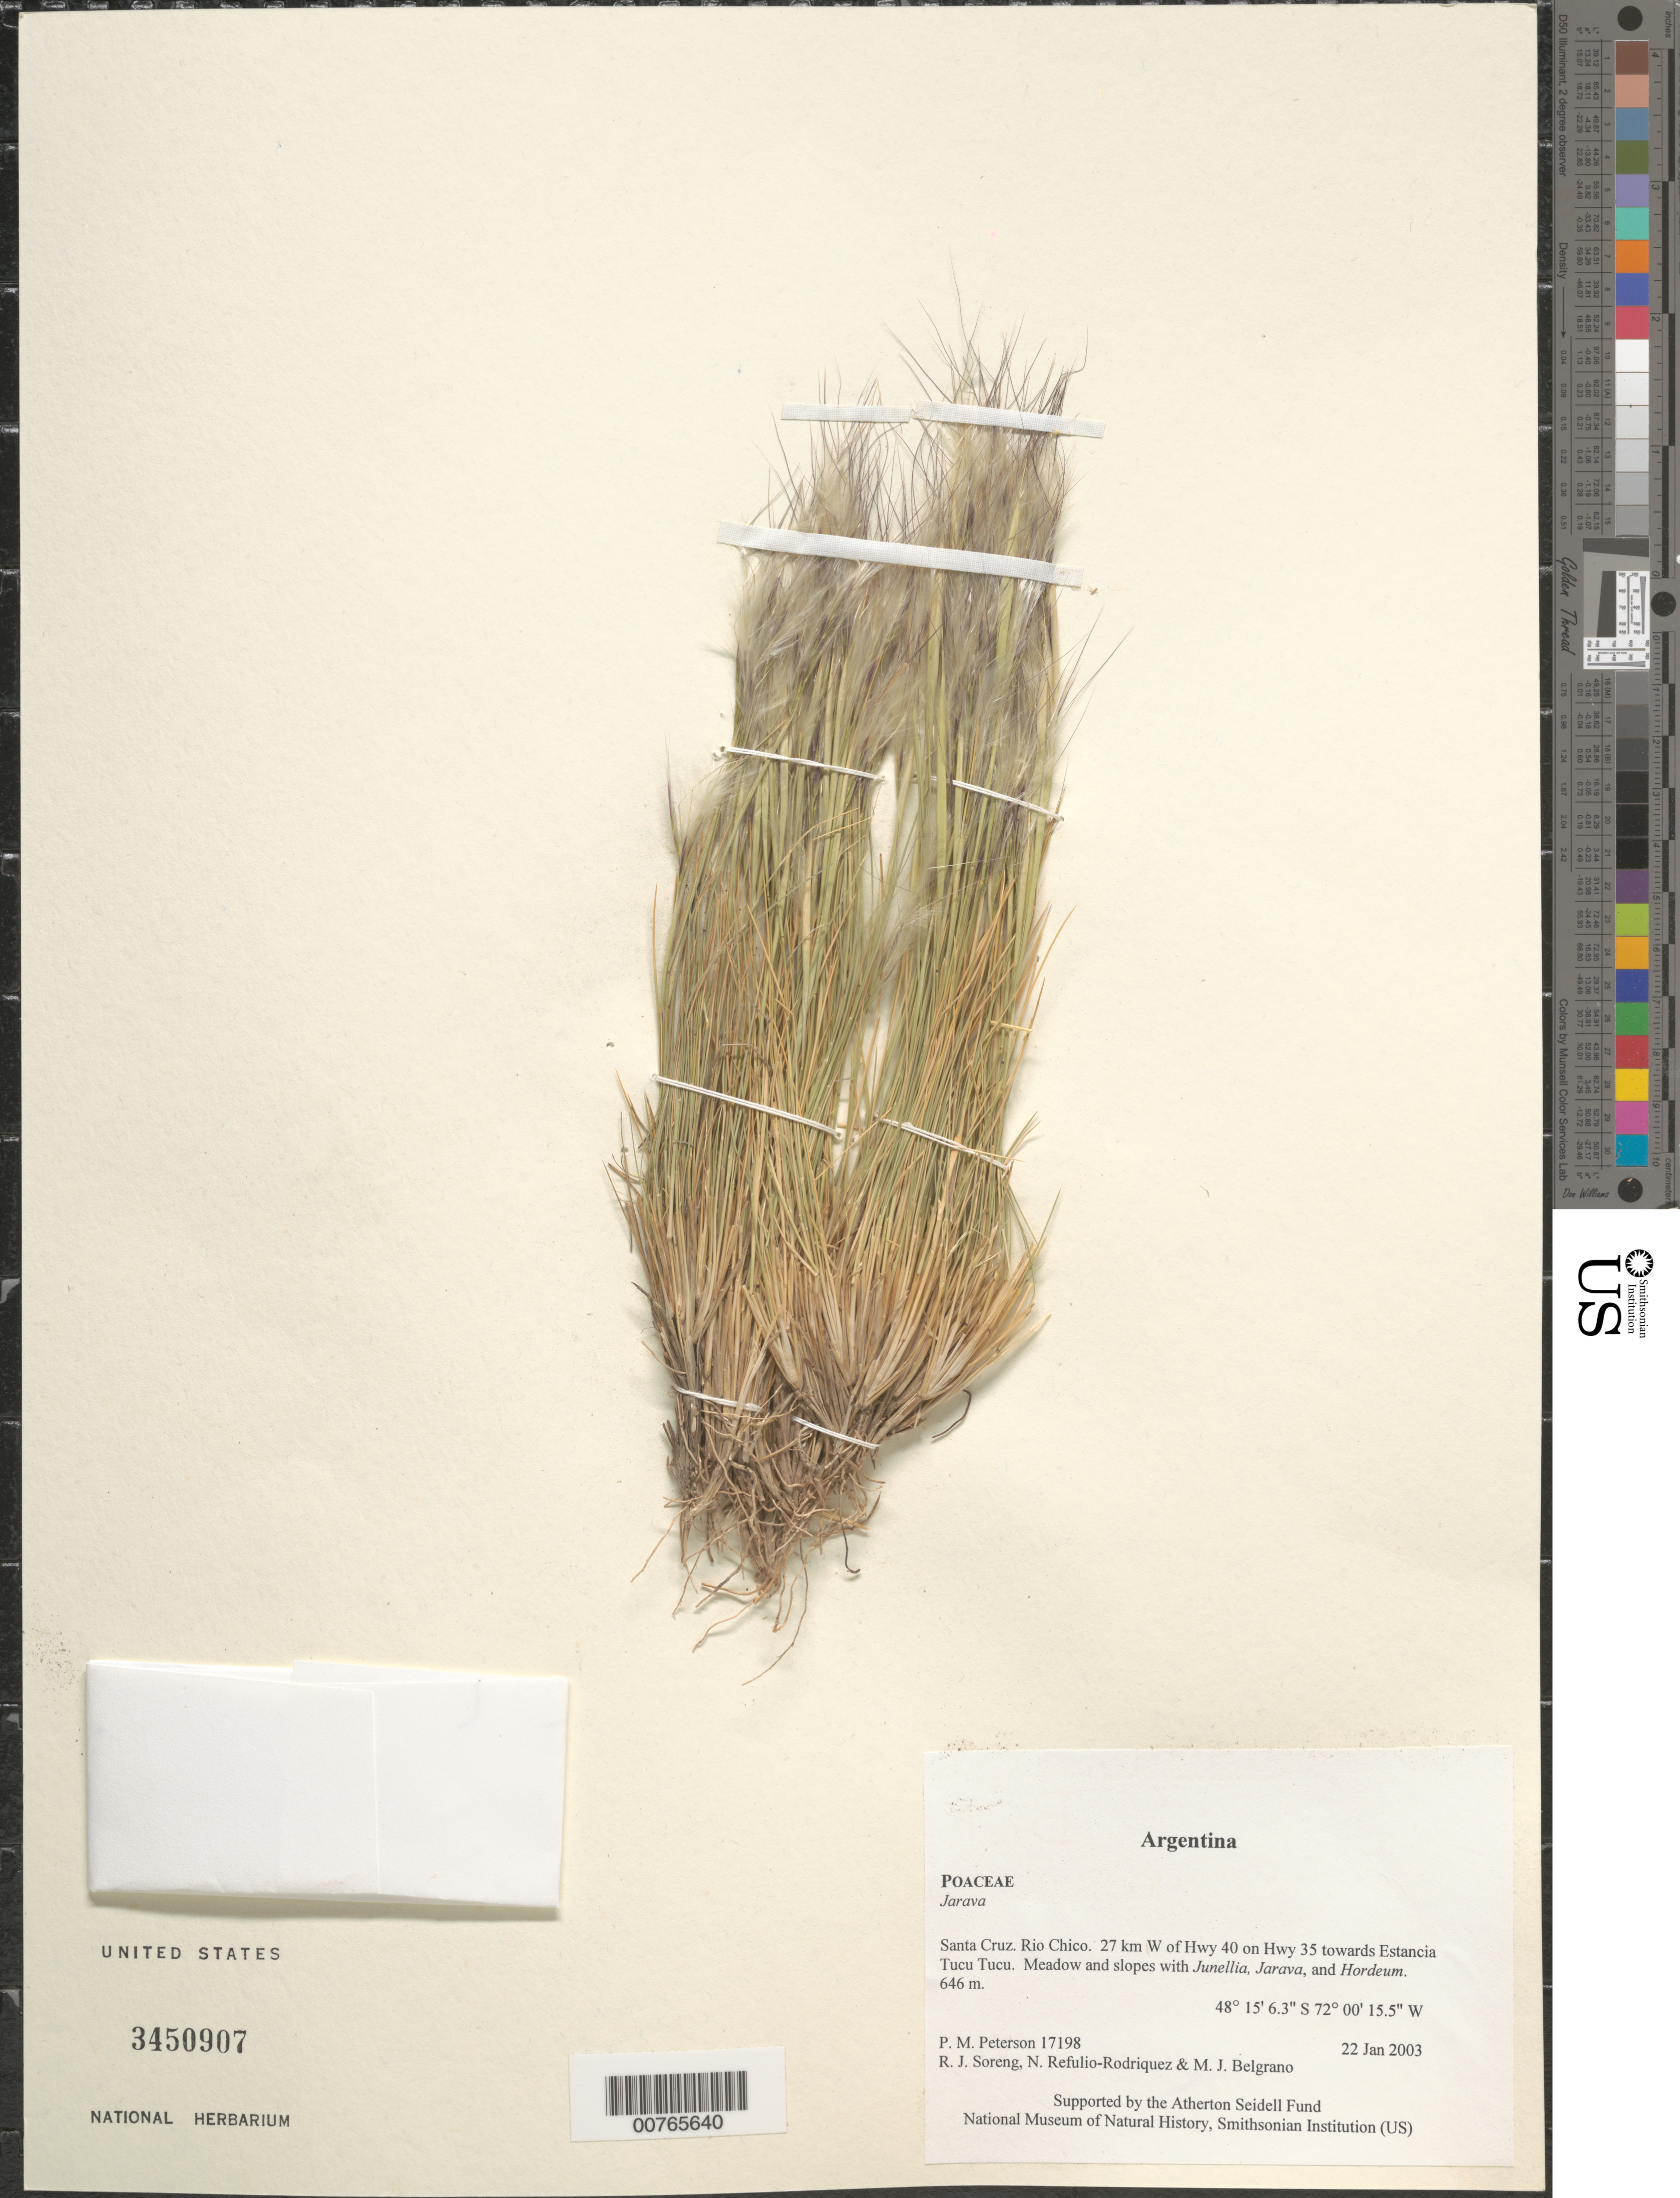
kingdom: Plantae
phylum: Tracheophyta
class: Liliopsida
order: Poales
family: Poaceae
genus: Pappostipa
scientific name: Pappostipa sp.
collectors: P. M. Peterson, R. J. Soreng, N. Refulio-Rodríguez & M. Belgrano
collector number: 17198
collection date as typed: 22 Jan 2003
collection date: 2003-01-22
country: Argentina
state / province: Santa Cruz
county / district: Rio Chico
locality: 27 km W of Hwy 40 on Hwy 35 towards Estancia Tucu Tucu. Meadow and slopes with Junellia, Jarava, and Hordeum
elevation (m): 646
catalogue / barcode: US 3450907